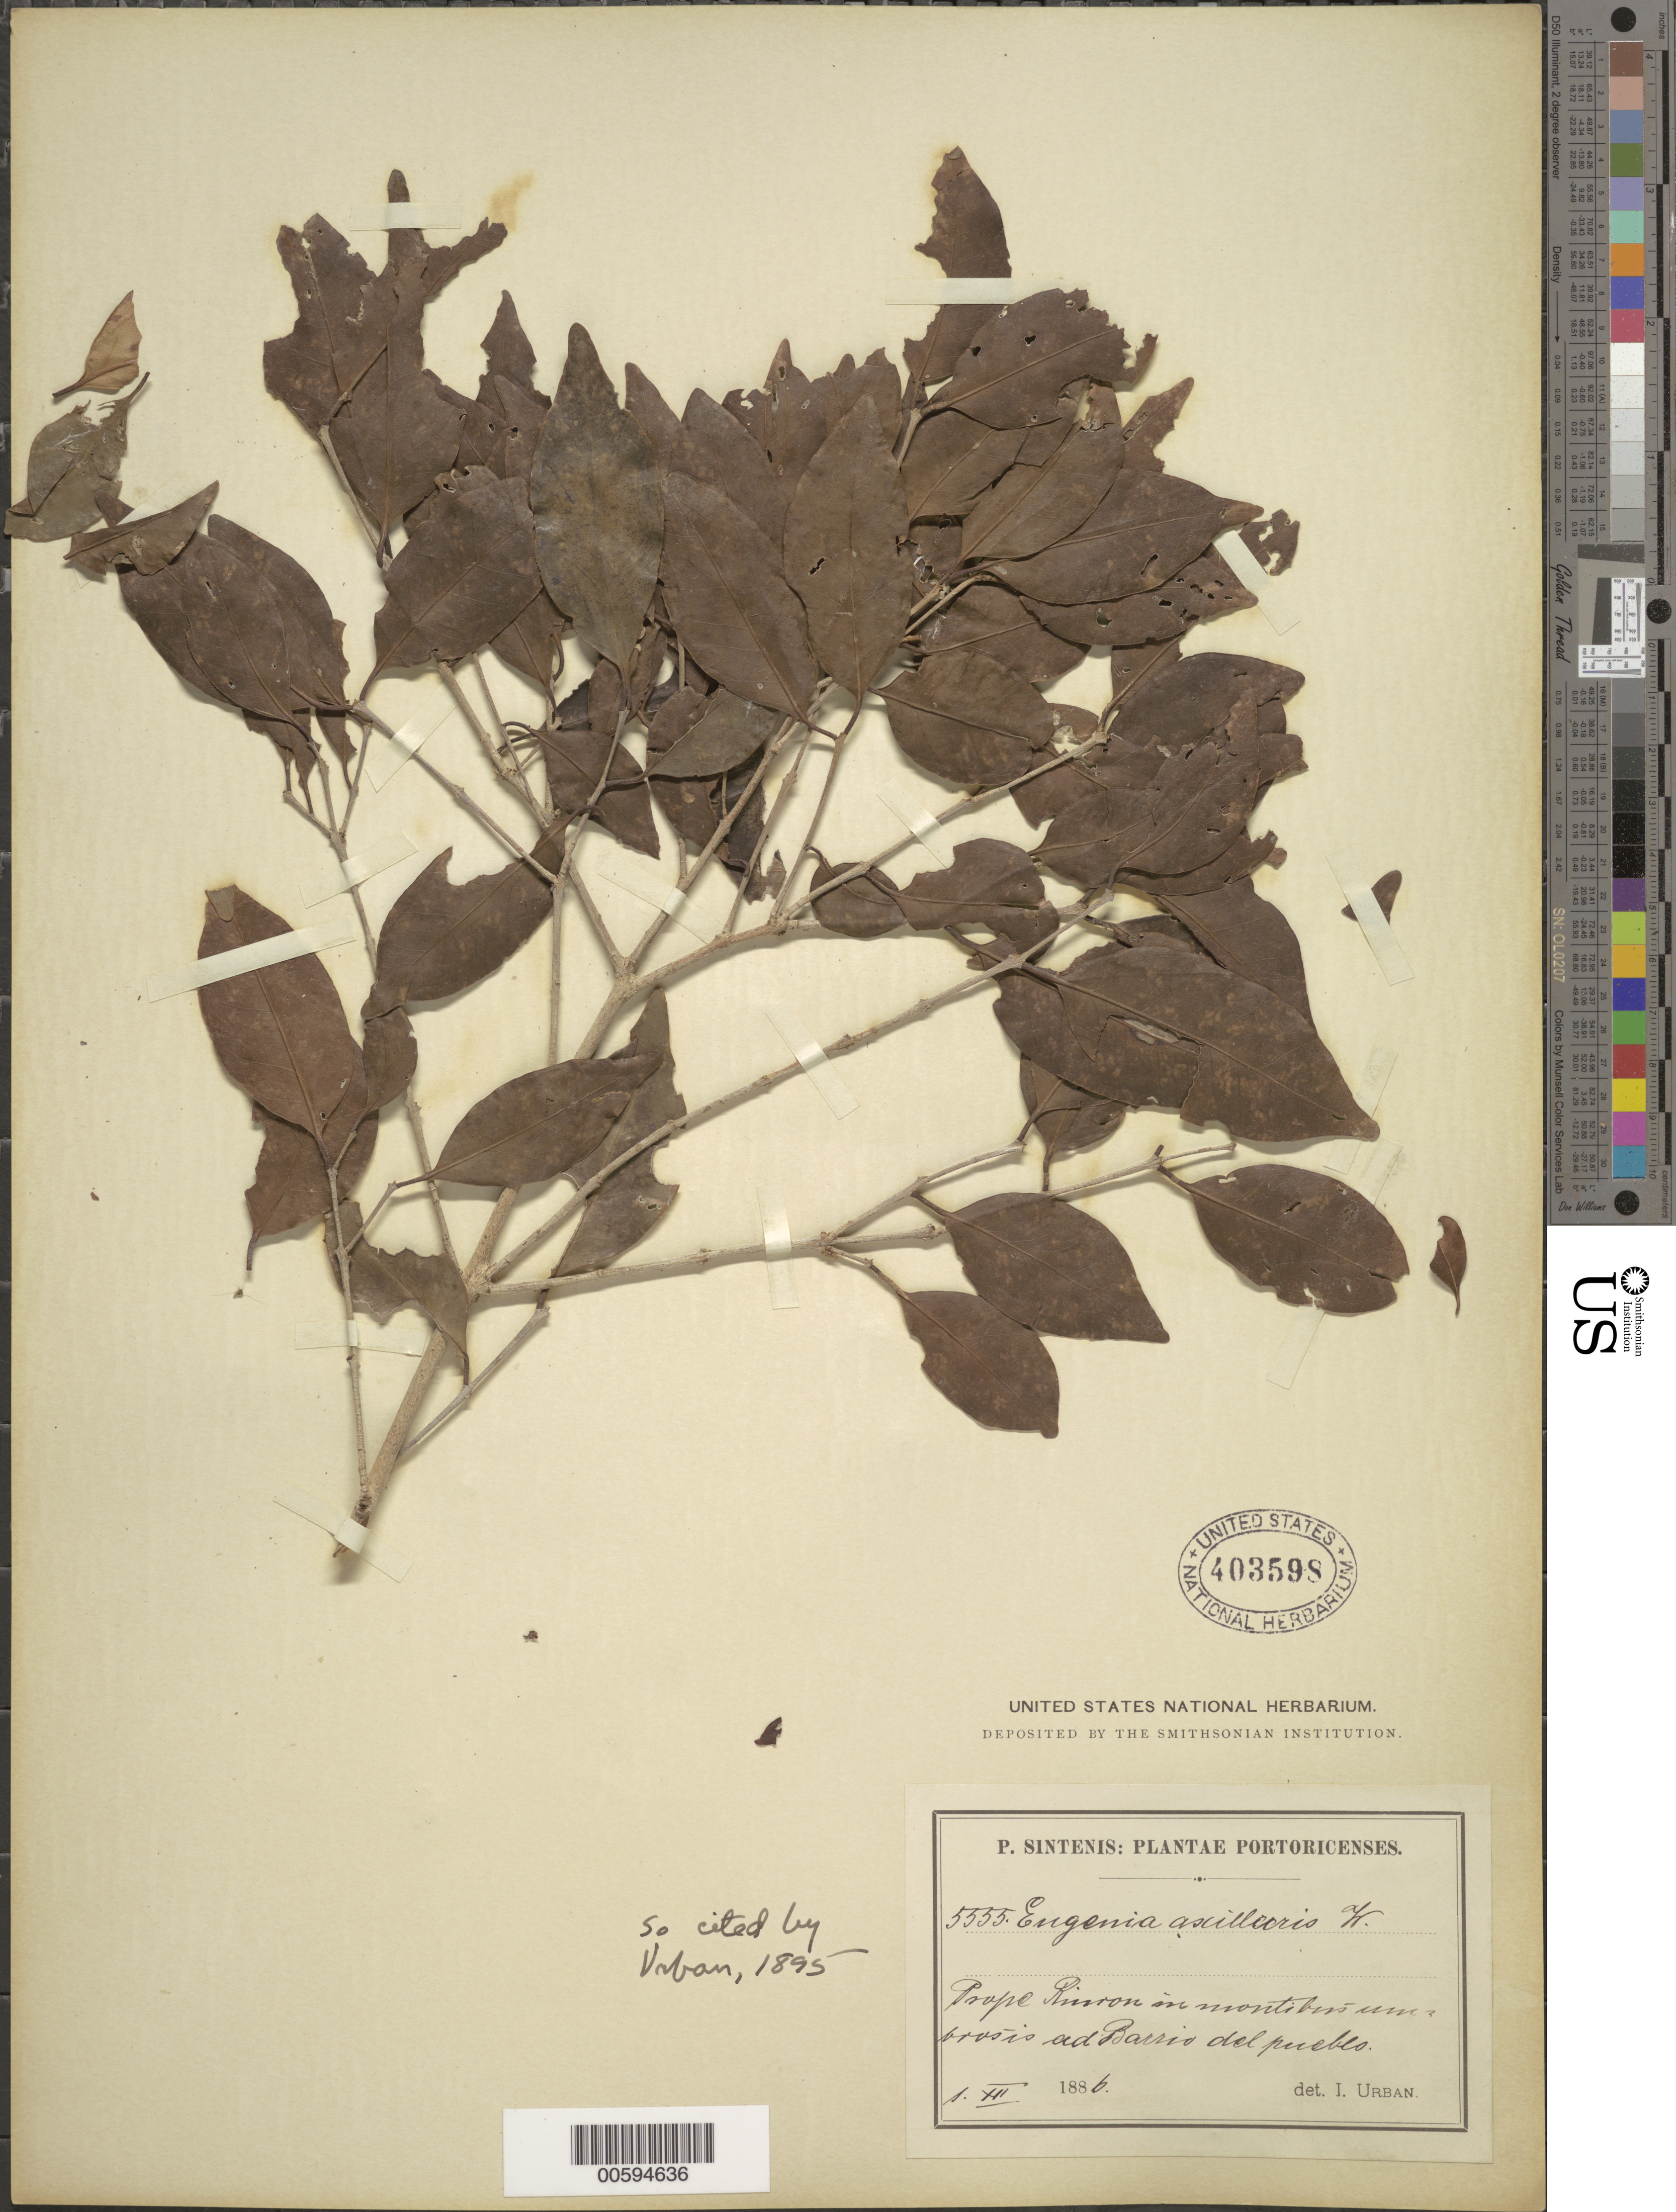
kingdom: Plantae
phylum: Tracheophyta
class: Magnoliopsida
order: Myrtales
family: Myrtaceae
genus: Eugenia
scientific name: Eugenia axillaris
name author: (Sw.) Willd.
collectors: P. Sintenis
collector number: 5555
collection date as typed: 01 Dec 1886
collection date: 1886-12-01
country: Puerto Rico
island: Greater Antilles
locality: Prope Rincon in montibus umbrosis ad Barrio del pueblo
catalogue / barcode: US 403598